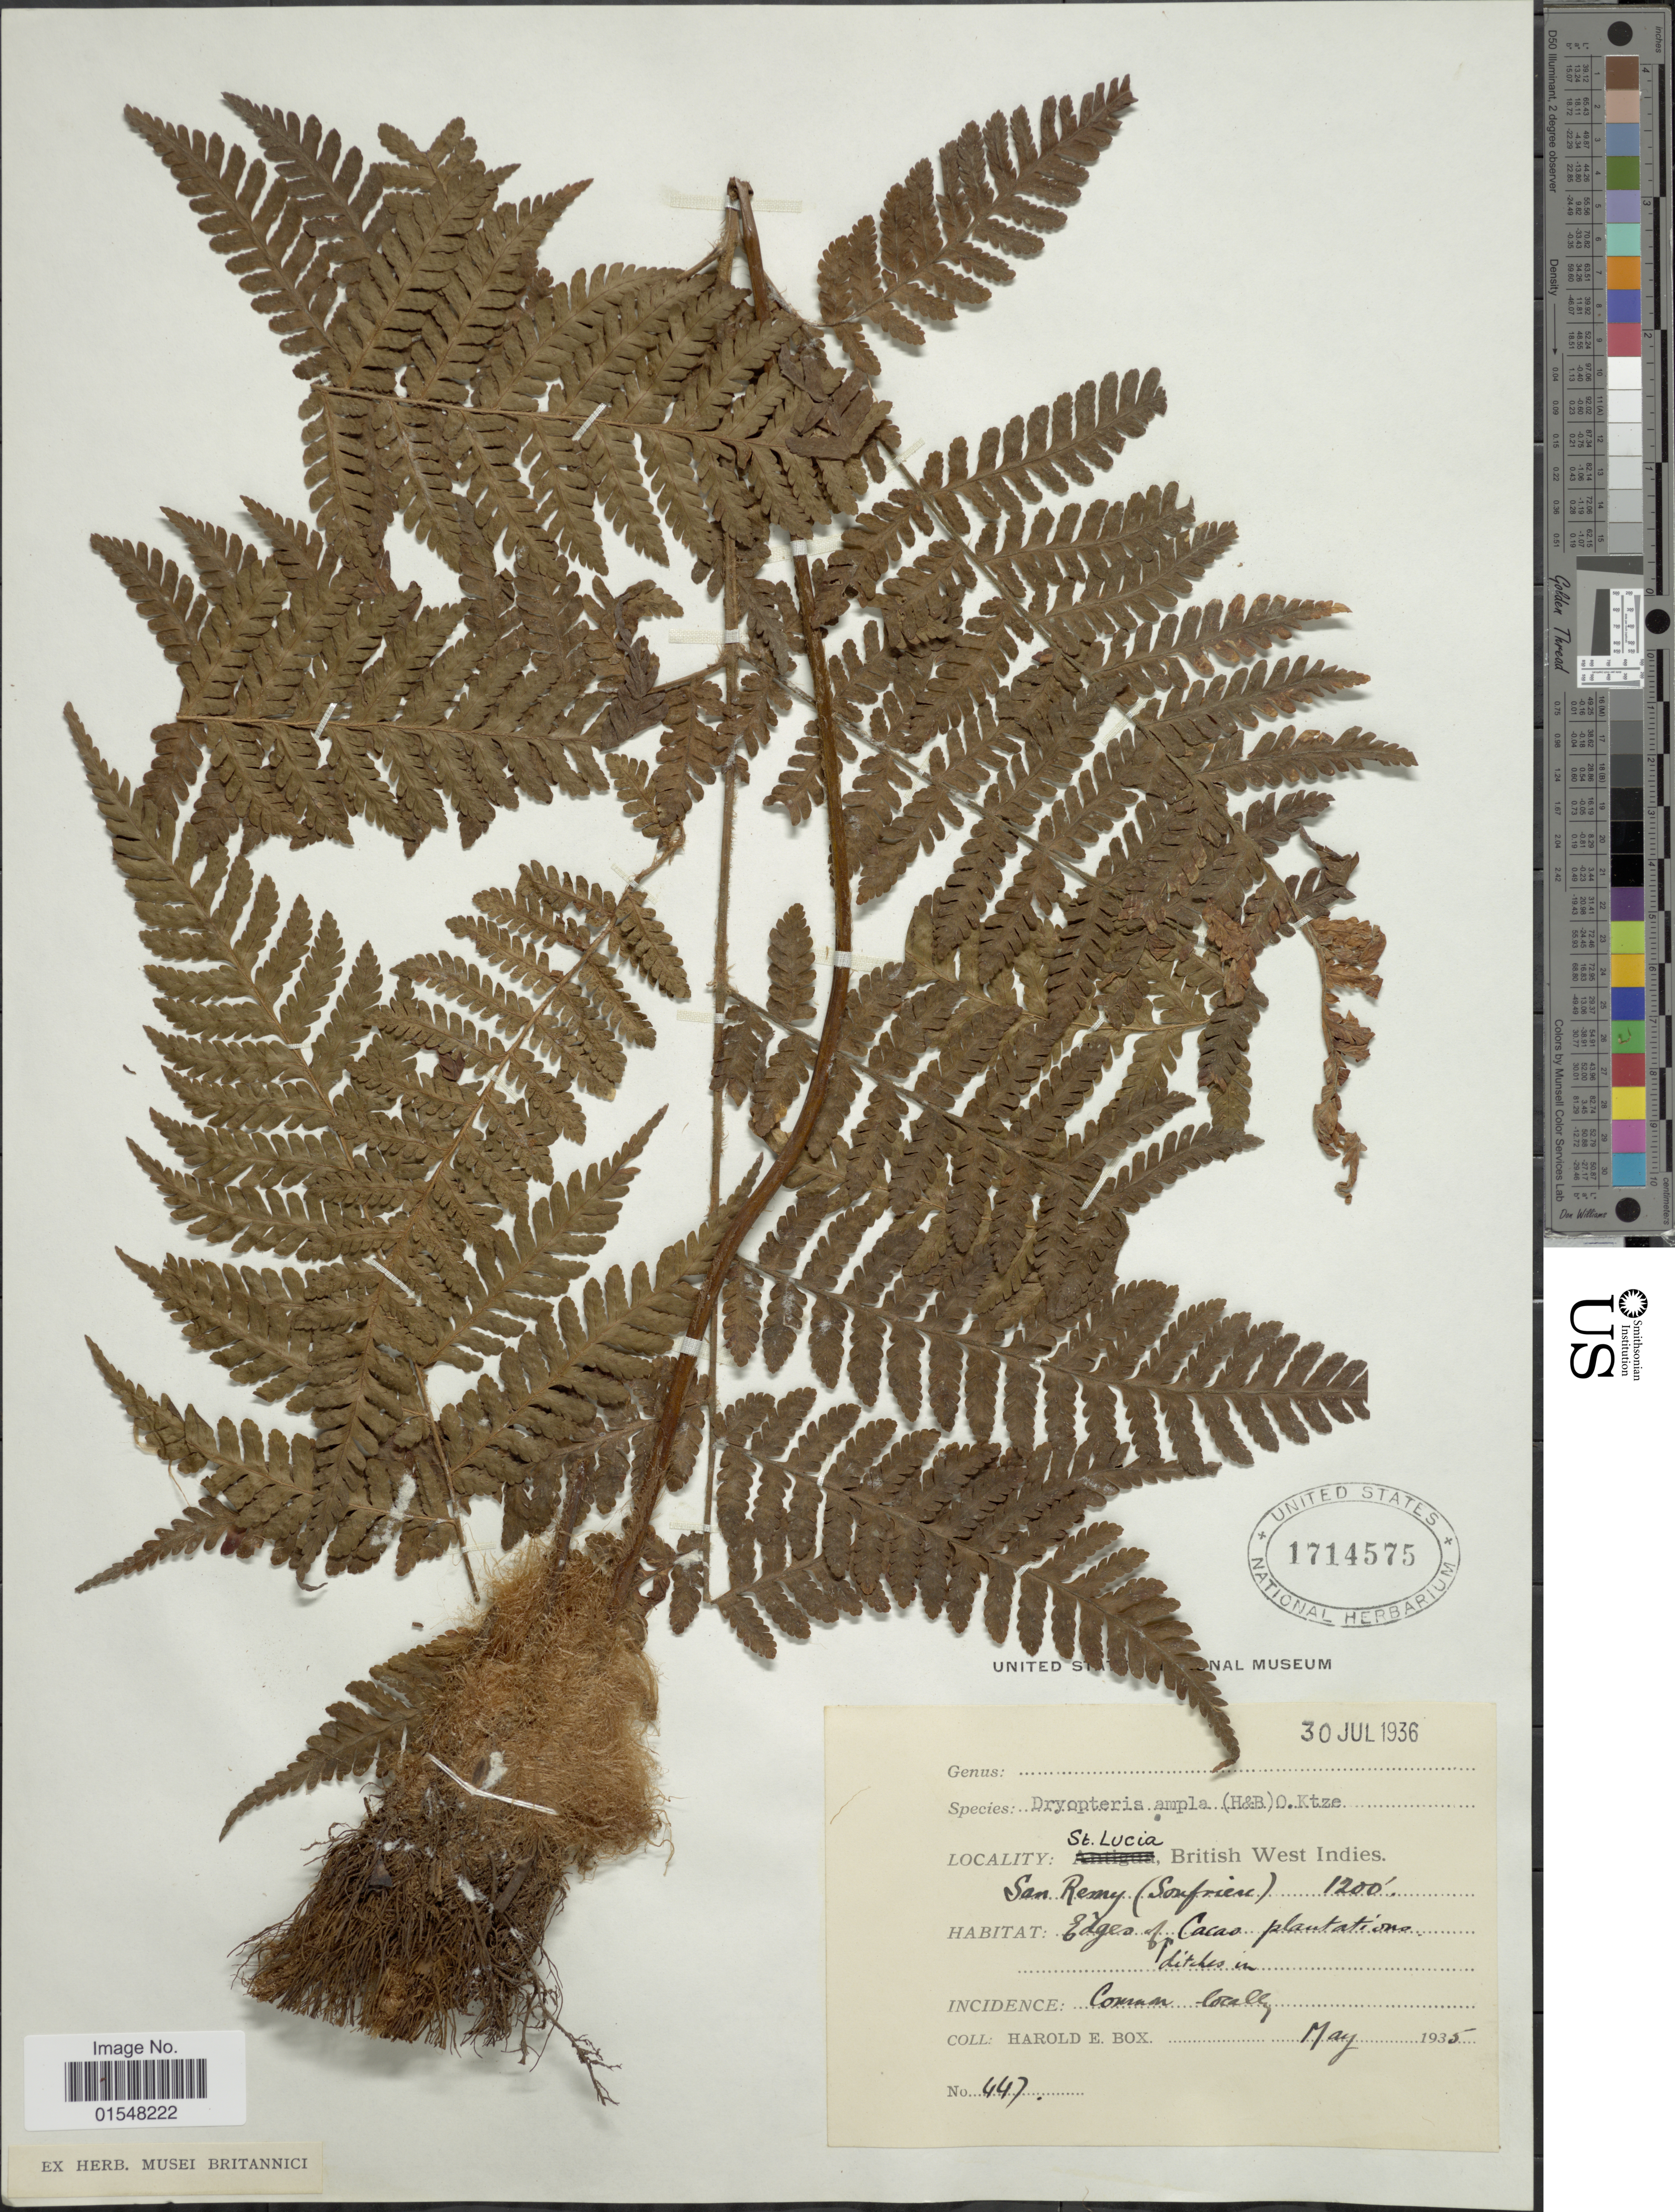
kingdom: Plantae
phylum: Tracheophyta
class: Polypodiopsida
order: Polypodiales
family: Dryopteridaceae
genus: Ctenitis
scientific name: Ctenitis sloanei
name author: (Poepp. ex Spreng.) C.V. Morton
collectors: H. E. Box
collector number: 447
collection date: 1935-05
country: St. Lucia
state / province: Soufriere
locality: British West Indies, San Remy (Sonfriere), edges of ditches in Cacao Plantations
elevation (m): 366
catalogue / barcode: US 1714575